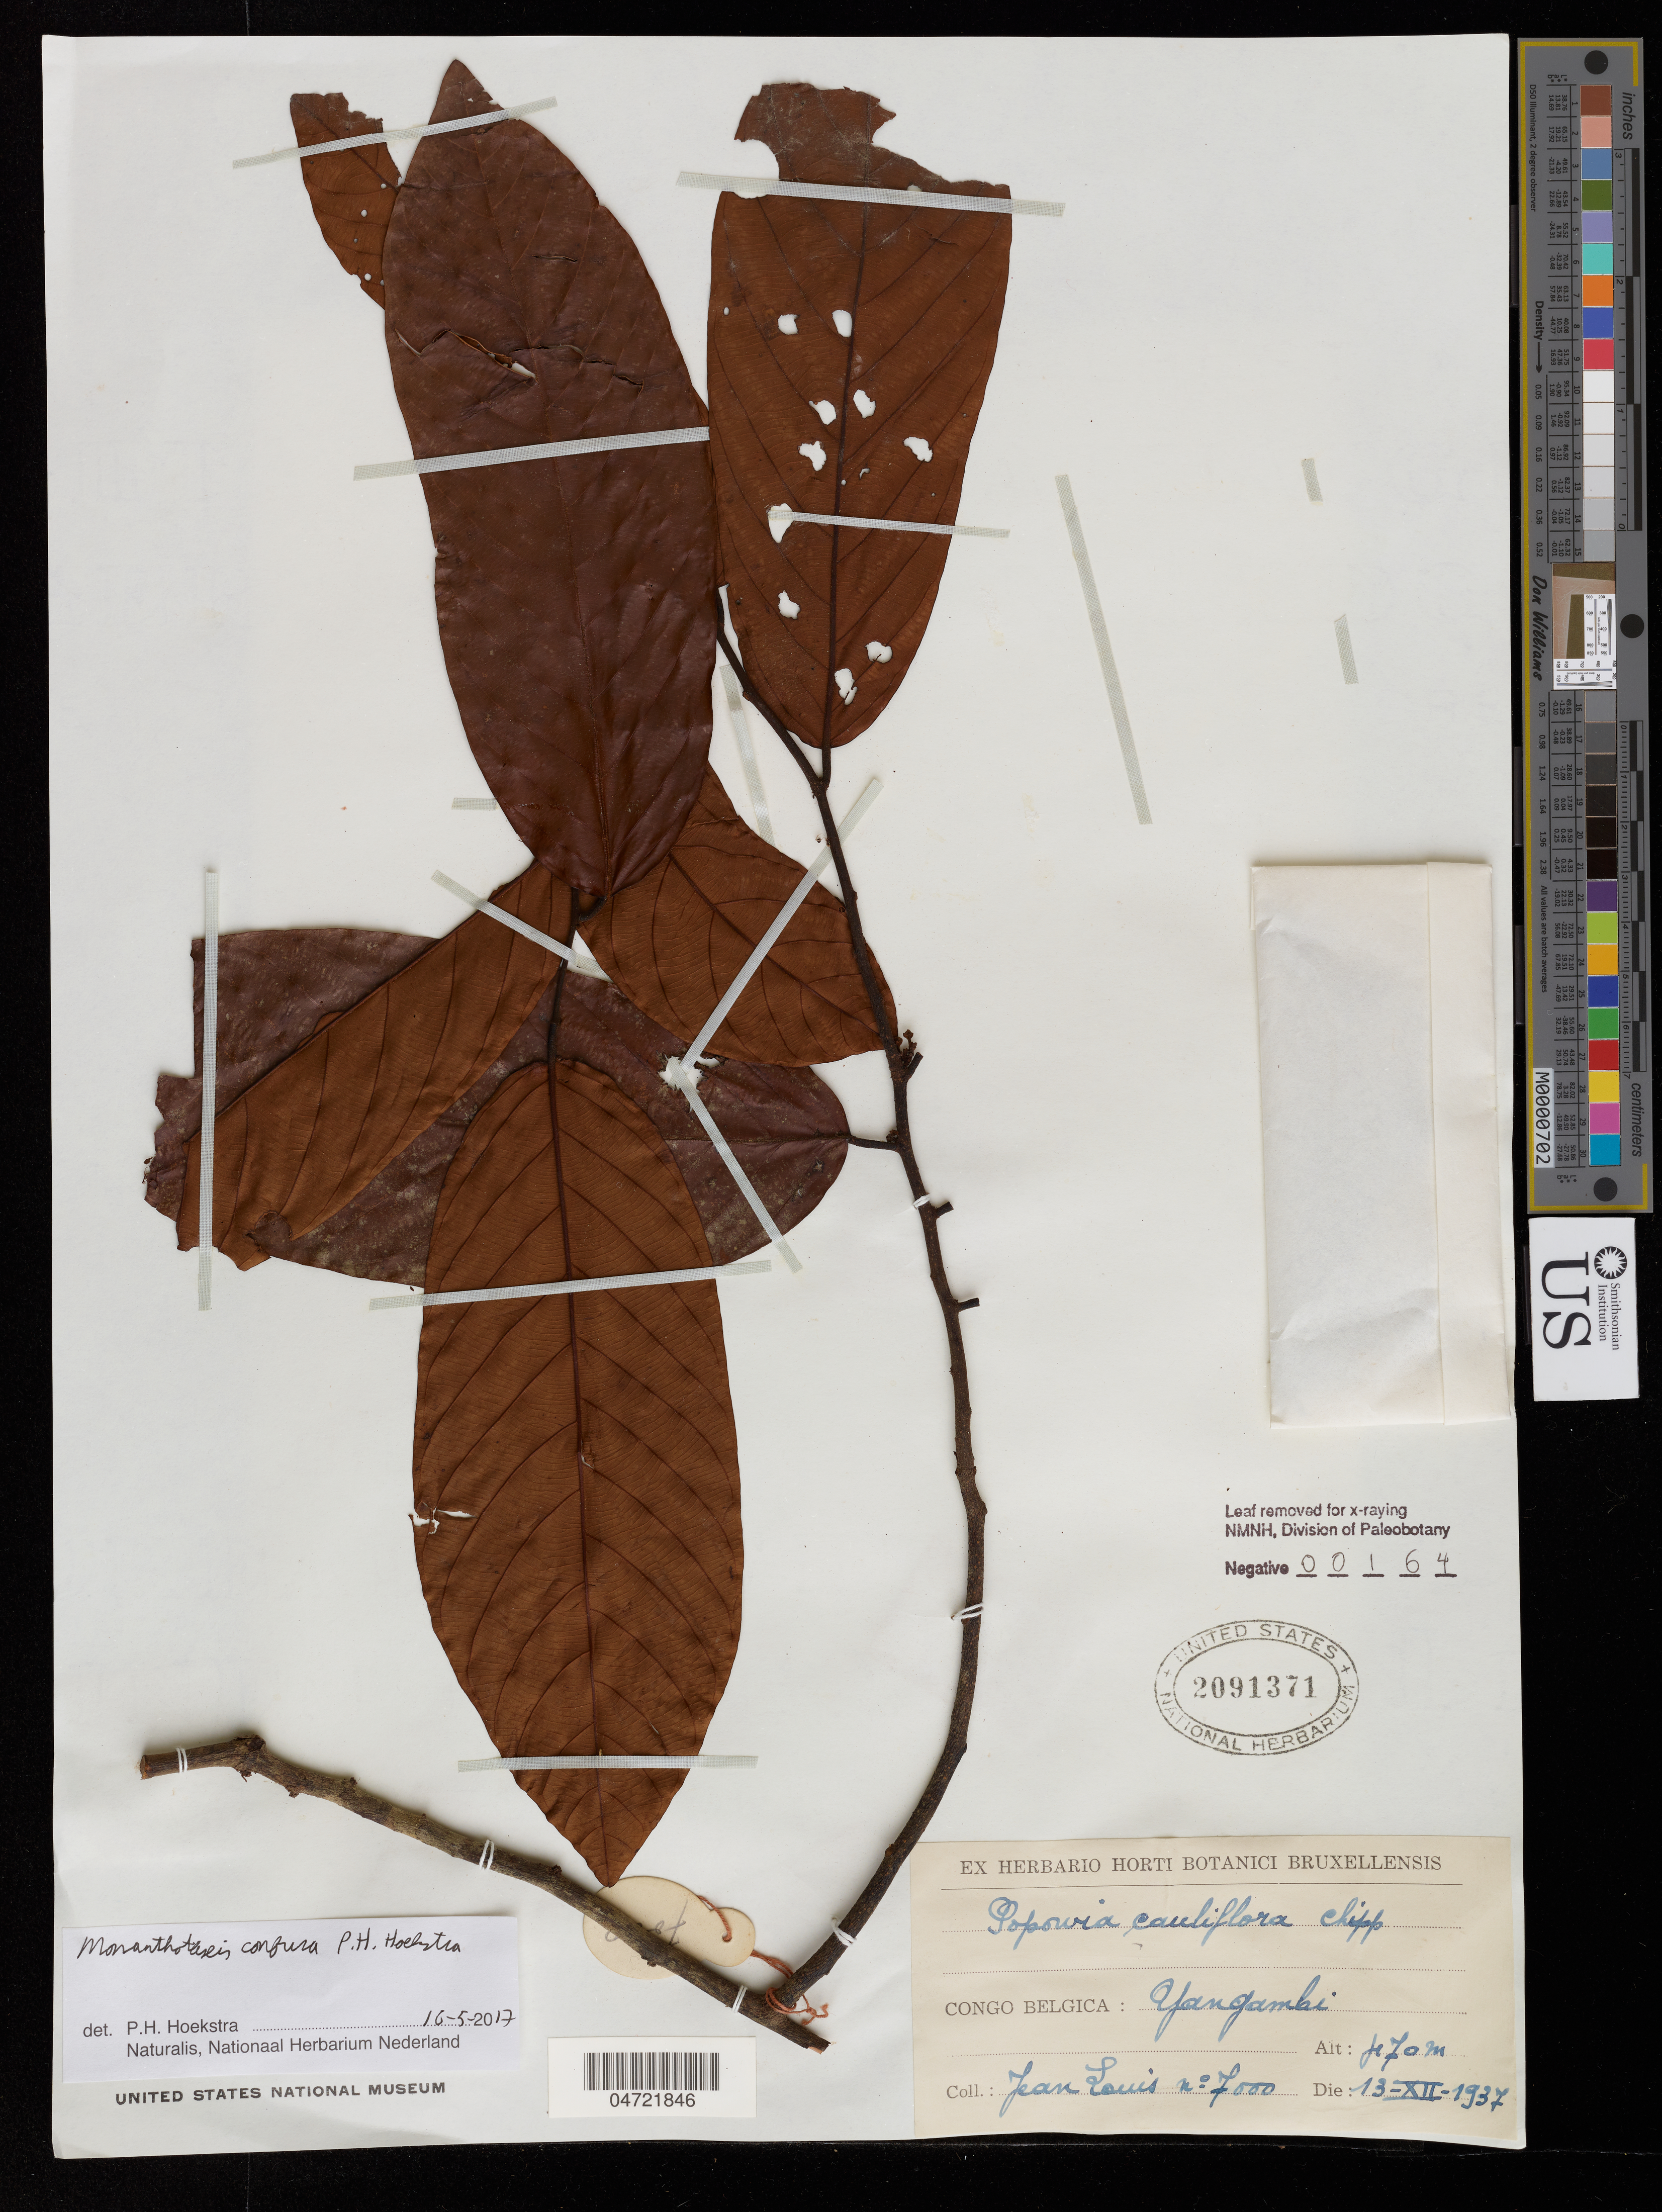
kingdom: Plantae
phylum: Tracheophyta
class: Magnoliopsida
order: Magnoliales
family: Annonaceae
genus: Monanthotaxis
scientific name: Monanthotaxis confusa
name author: P.H. Hoekstra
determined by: Hoekstra, P. H.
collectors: J. Louis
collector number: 7000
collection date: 1937-12-13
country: Congo, Democratic Republic of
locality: Belgium Congo: Yangambi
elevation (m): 470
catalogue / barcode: US 2091371